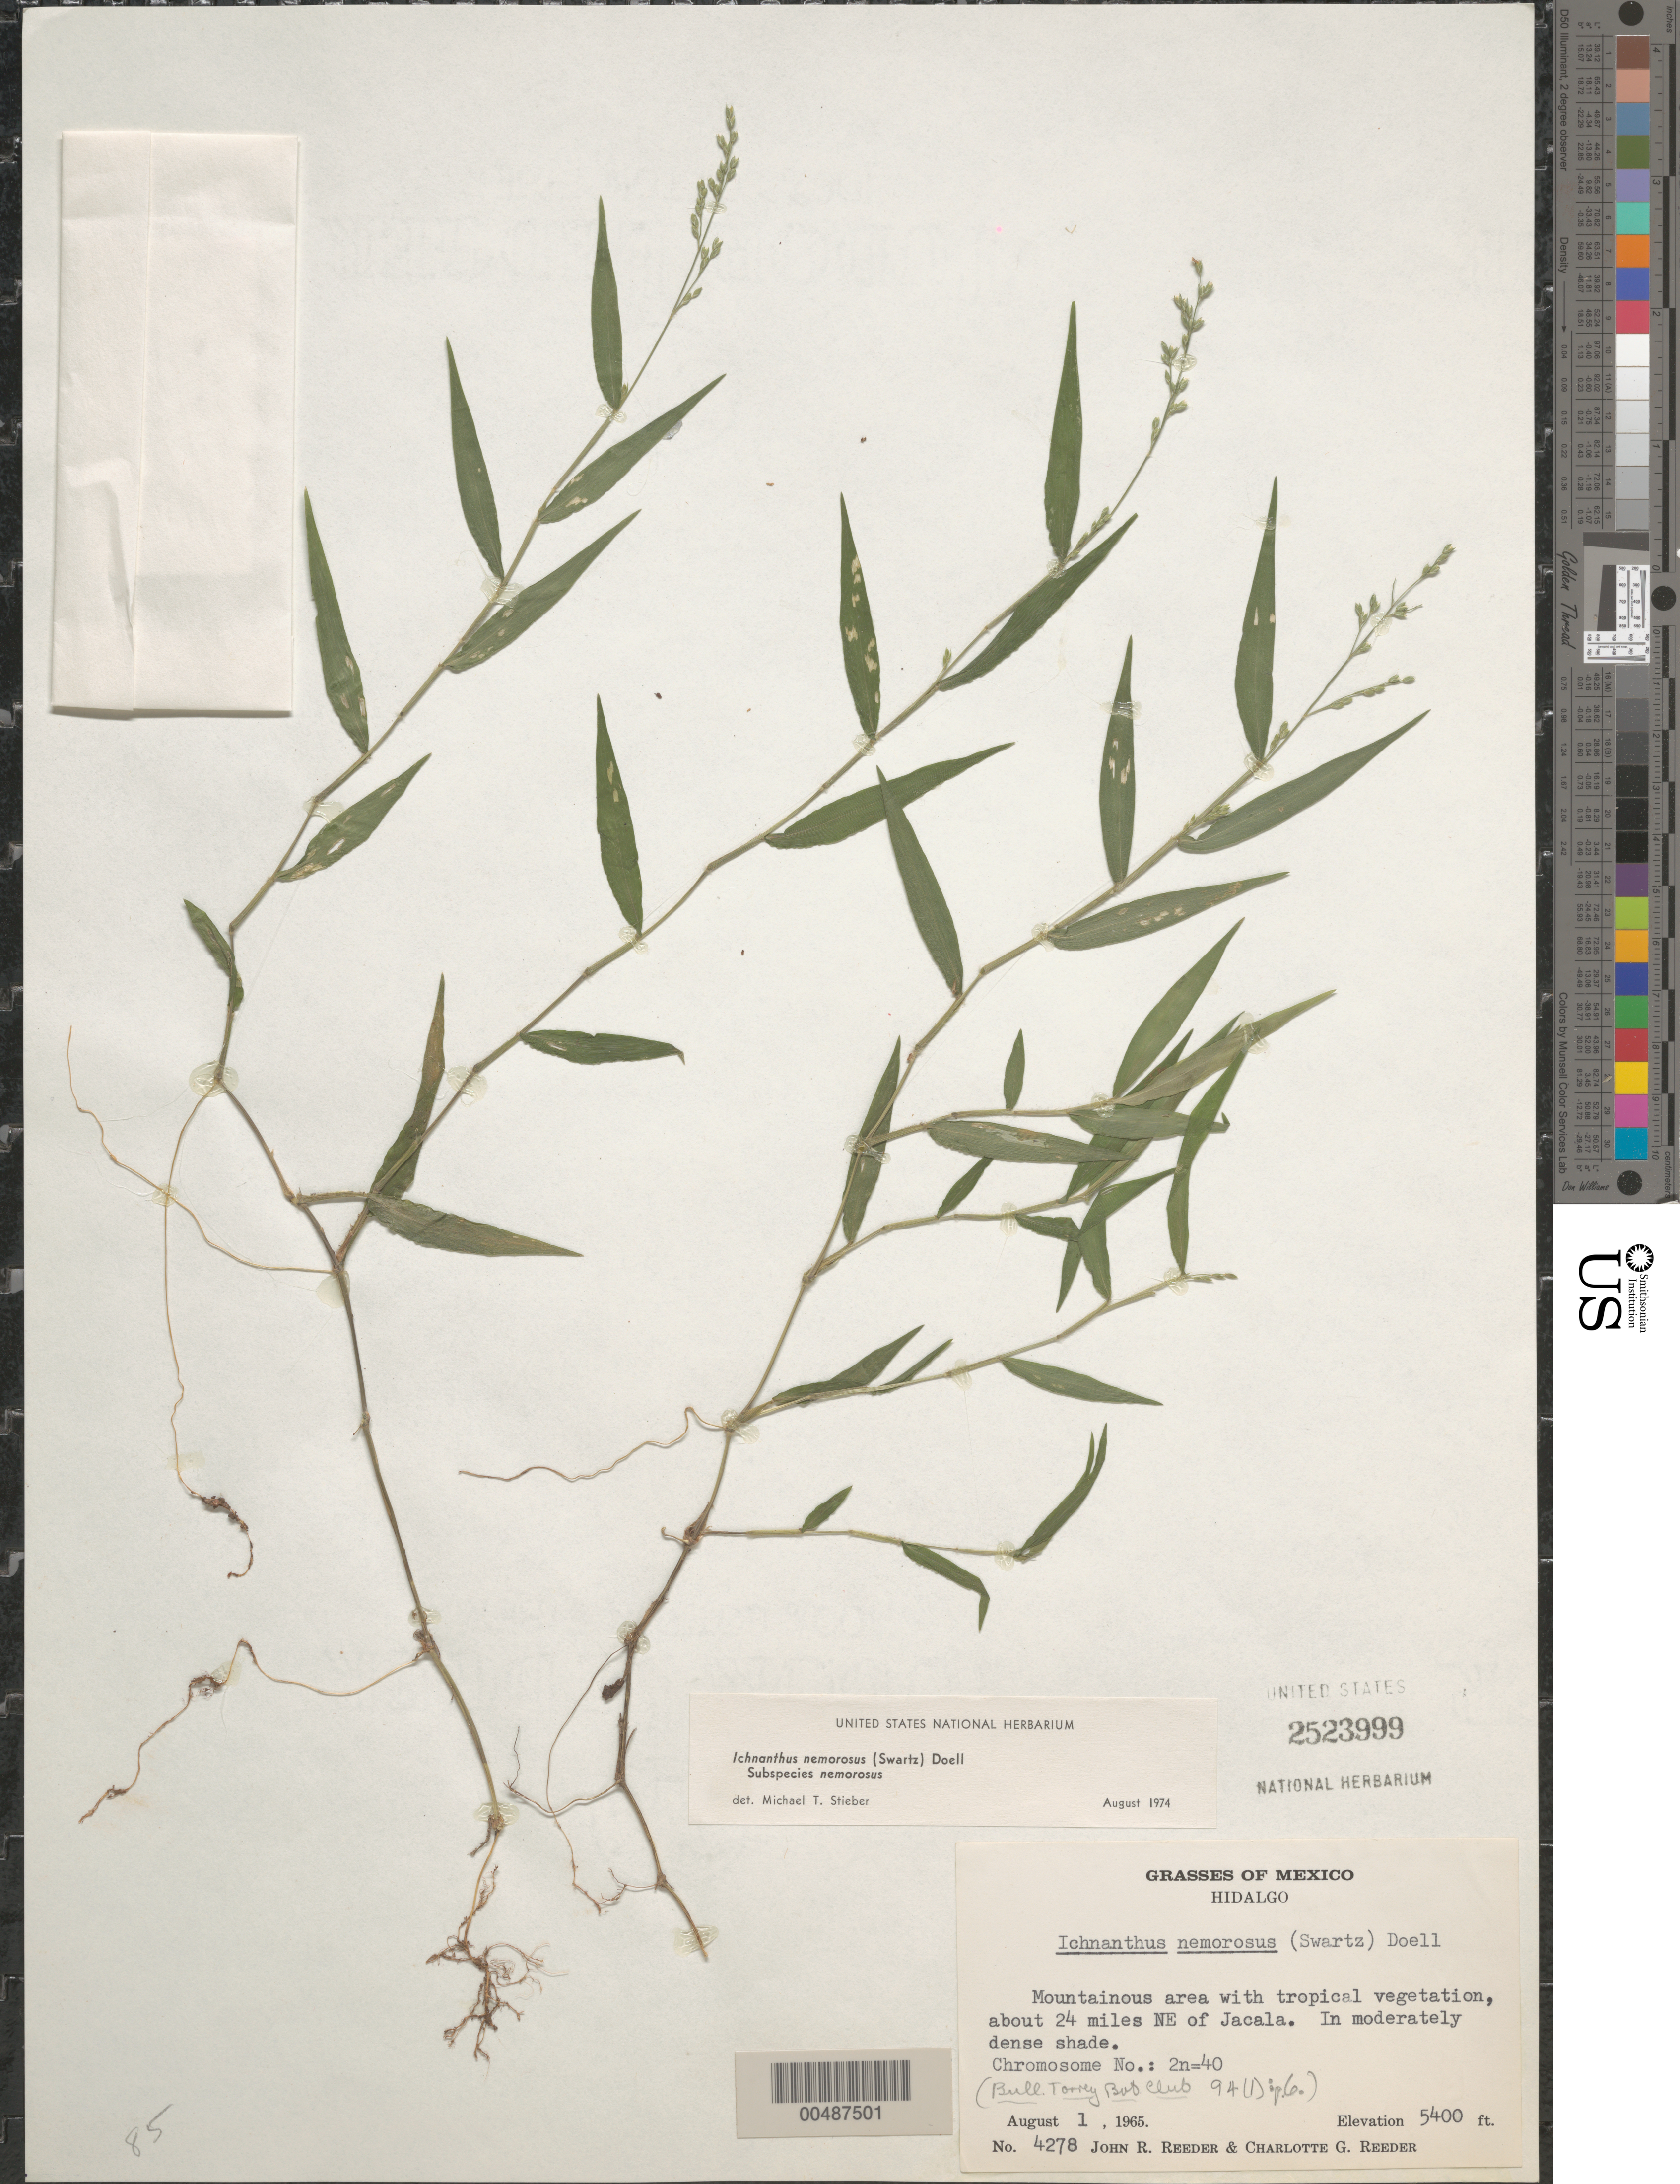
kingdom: Plantae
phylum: Tracheophyta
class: Liliopsida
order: Poales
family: Poaceae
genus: Hildaea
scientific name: Hildaea nemorosa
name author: (Sw.) C. Silva & R.P. Oliveira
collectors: J. R. Reeder & C. G. Reeder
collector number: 4278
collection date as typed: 1 Aug 1965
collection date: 1965-08-01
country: Mexico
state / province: Hidalgo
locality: About 24 mi NE of Jacala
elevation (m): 1646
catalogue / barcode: US 2523999